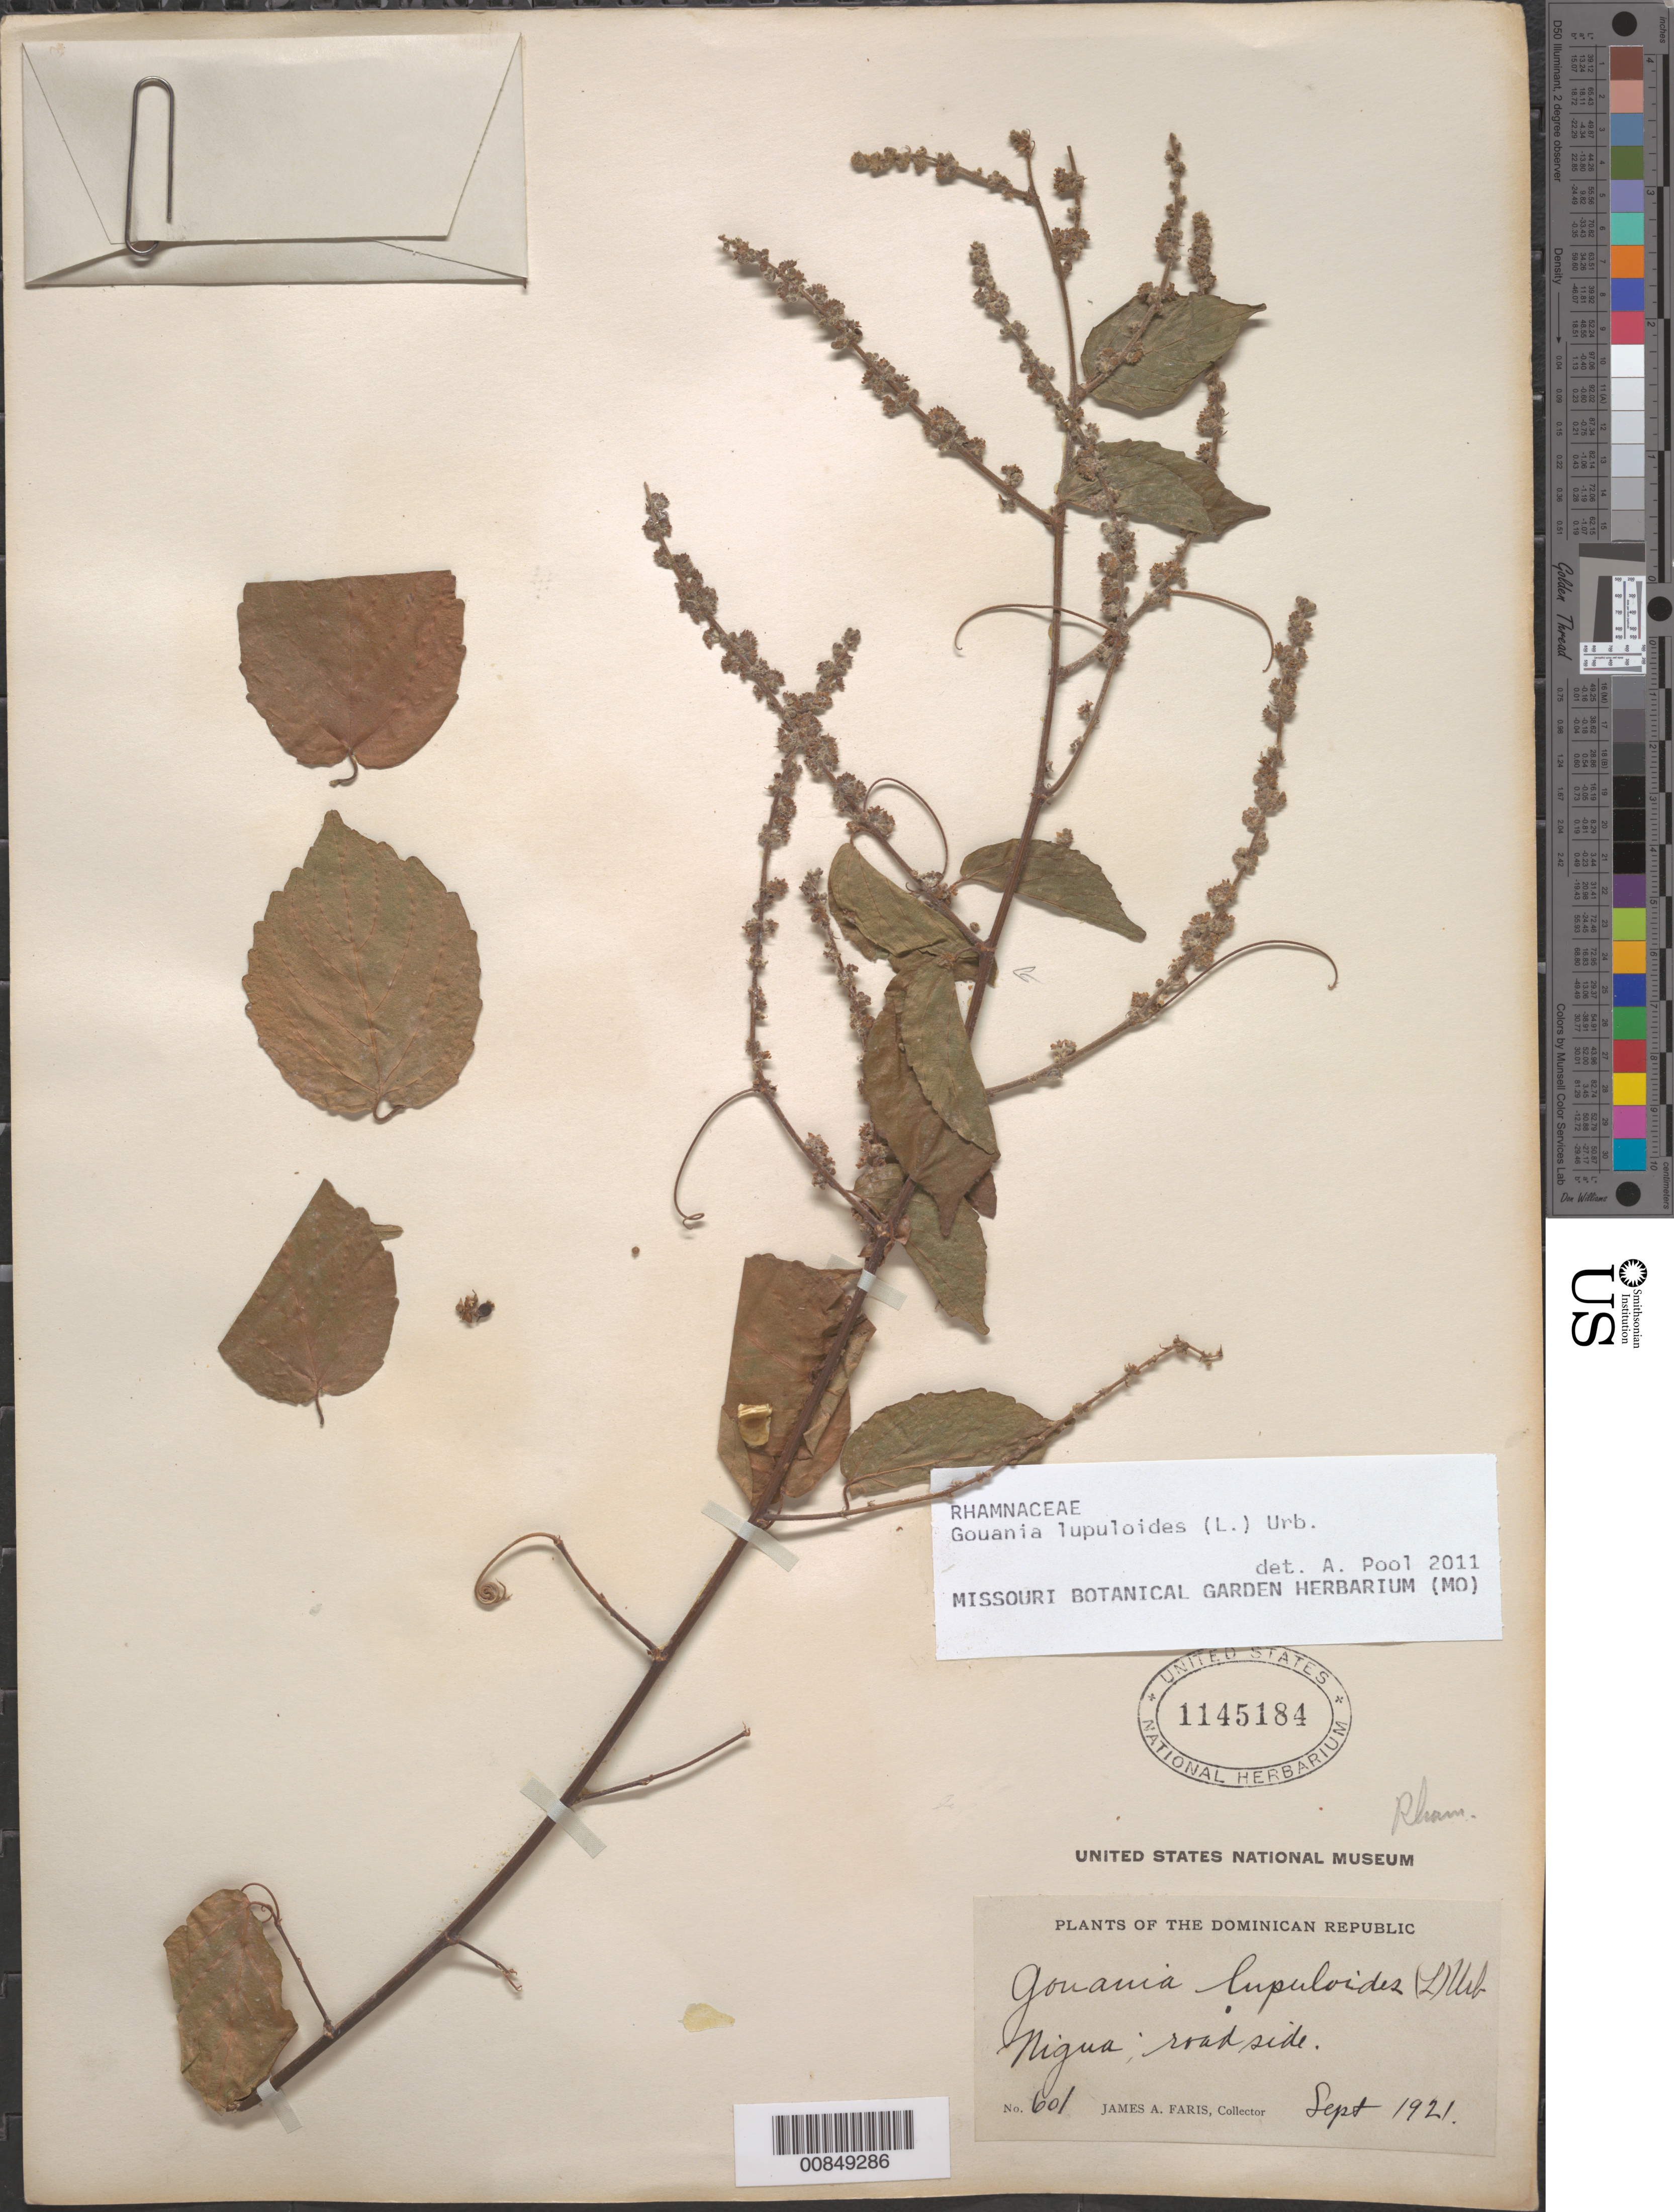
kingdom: Plantae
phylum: Tracheophyta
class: Magnoliopsida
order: Rosales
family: Rhamnaceae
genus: Gouania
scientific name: Gouania lupuloides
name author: (L.) Urb.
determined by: Pool, A., (MO), Missouri Botanical Garden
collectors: J. Faris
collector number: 601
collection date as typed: Sep 1921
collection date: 1921-09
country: Dominican Republic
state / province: San Cristóbal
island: Hispaniola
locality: Nigua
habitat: Roadside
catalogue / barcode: US 1145184